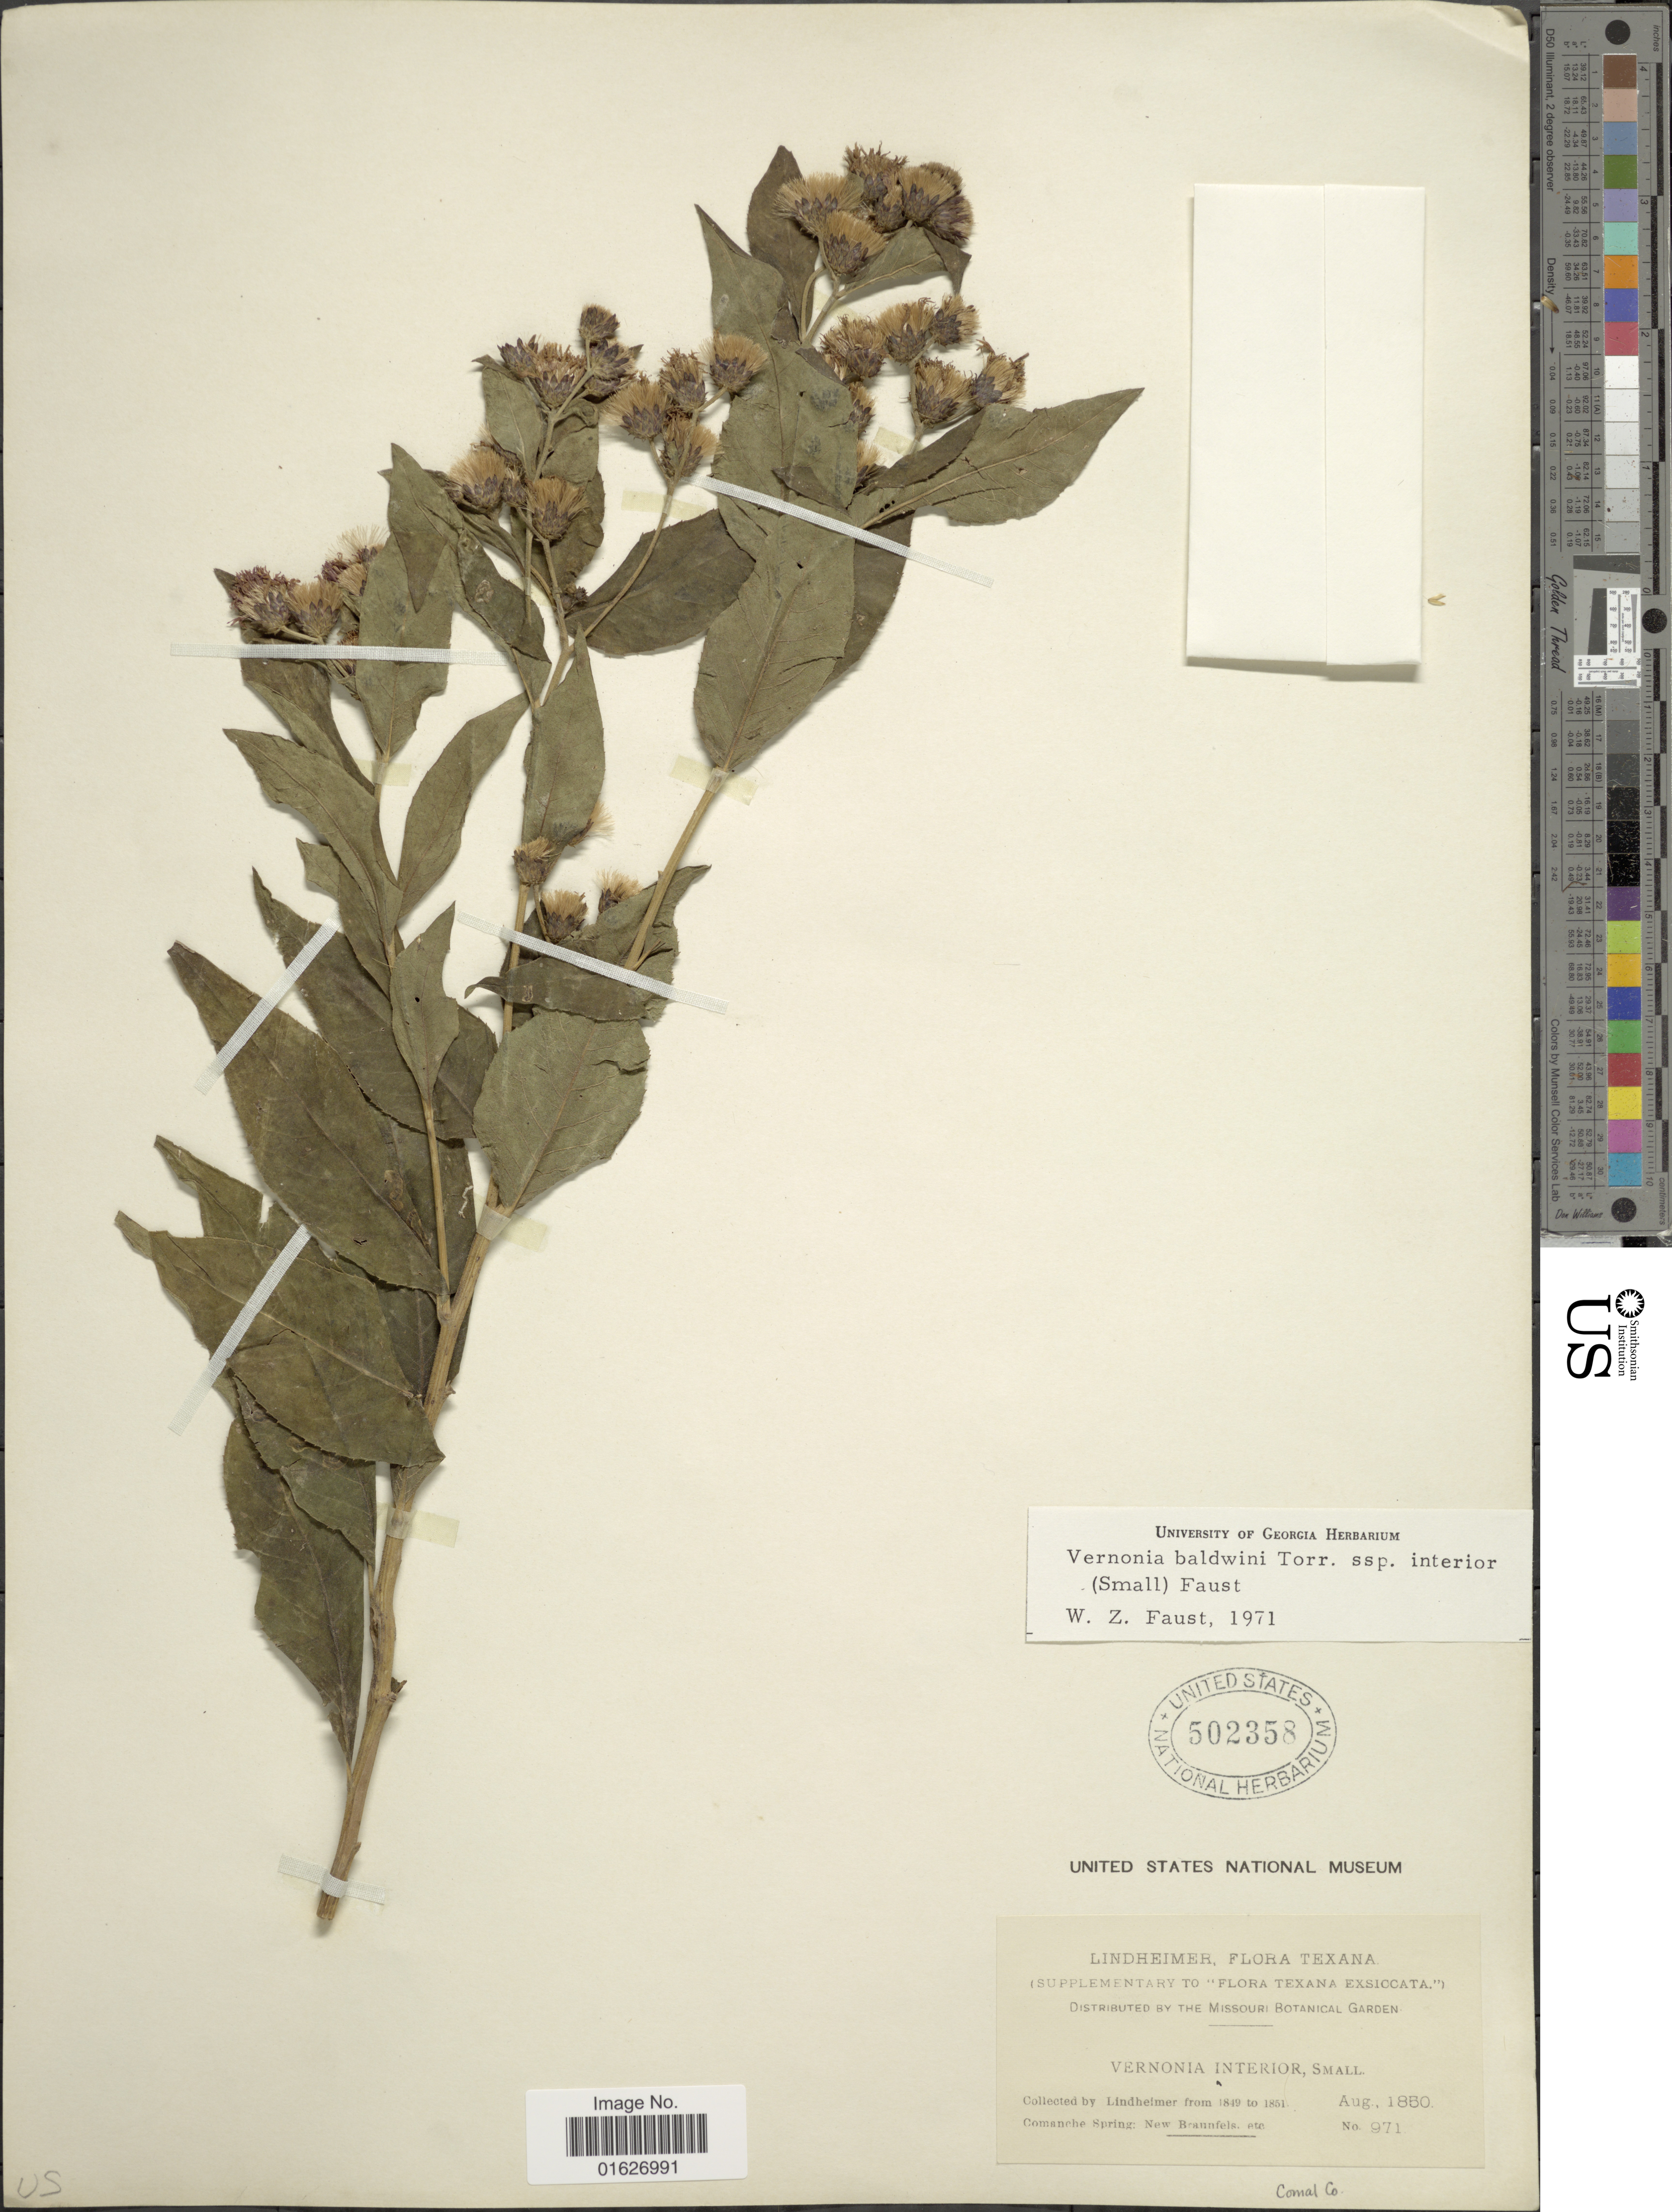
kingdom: Plantae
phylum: Tracheophyta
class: Magnoliopsida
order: Asterales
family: Asteraceae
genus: Vernonia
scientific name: Vernonia baldwinii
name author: Torr.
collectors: -. Lindheimer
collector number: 971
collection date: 1850-08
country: United States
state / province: Texas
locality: Comanche Spring: New Braunfels.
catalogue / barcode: US 502358